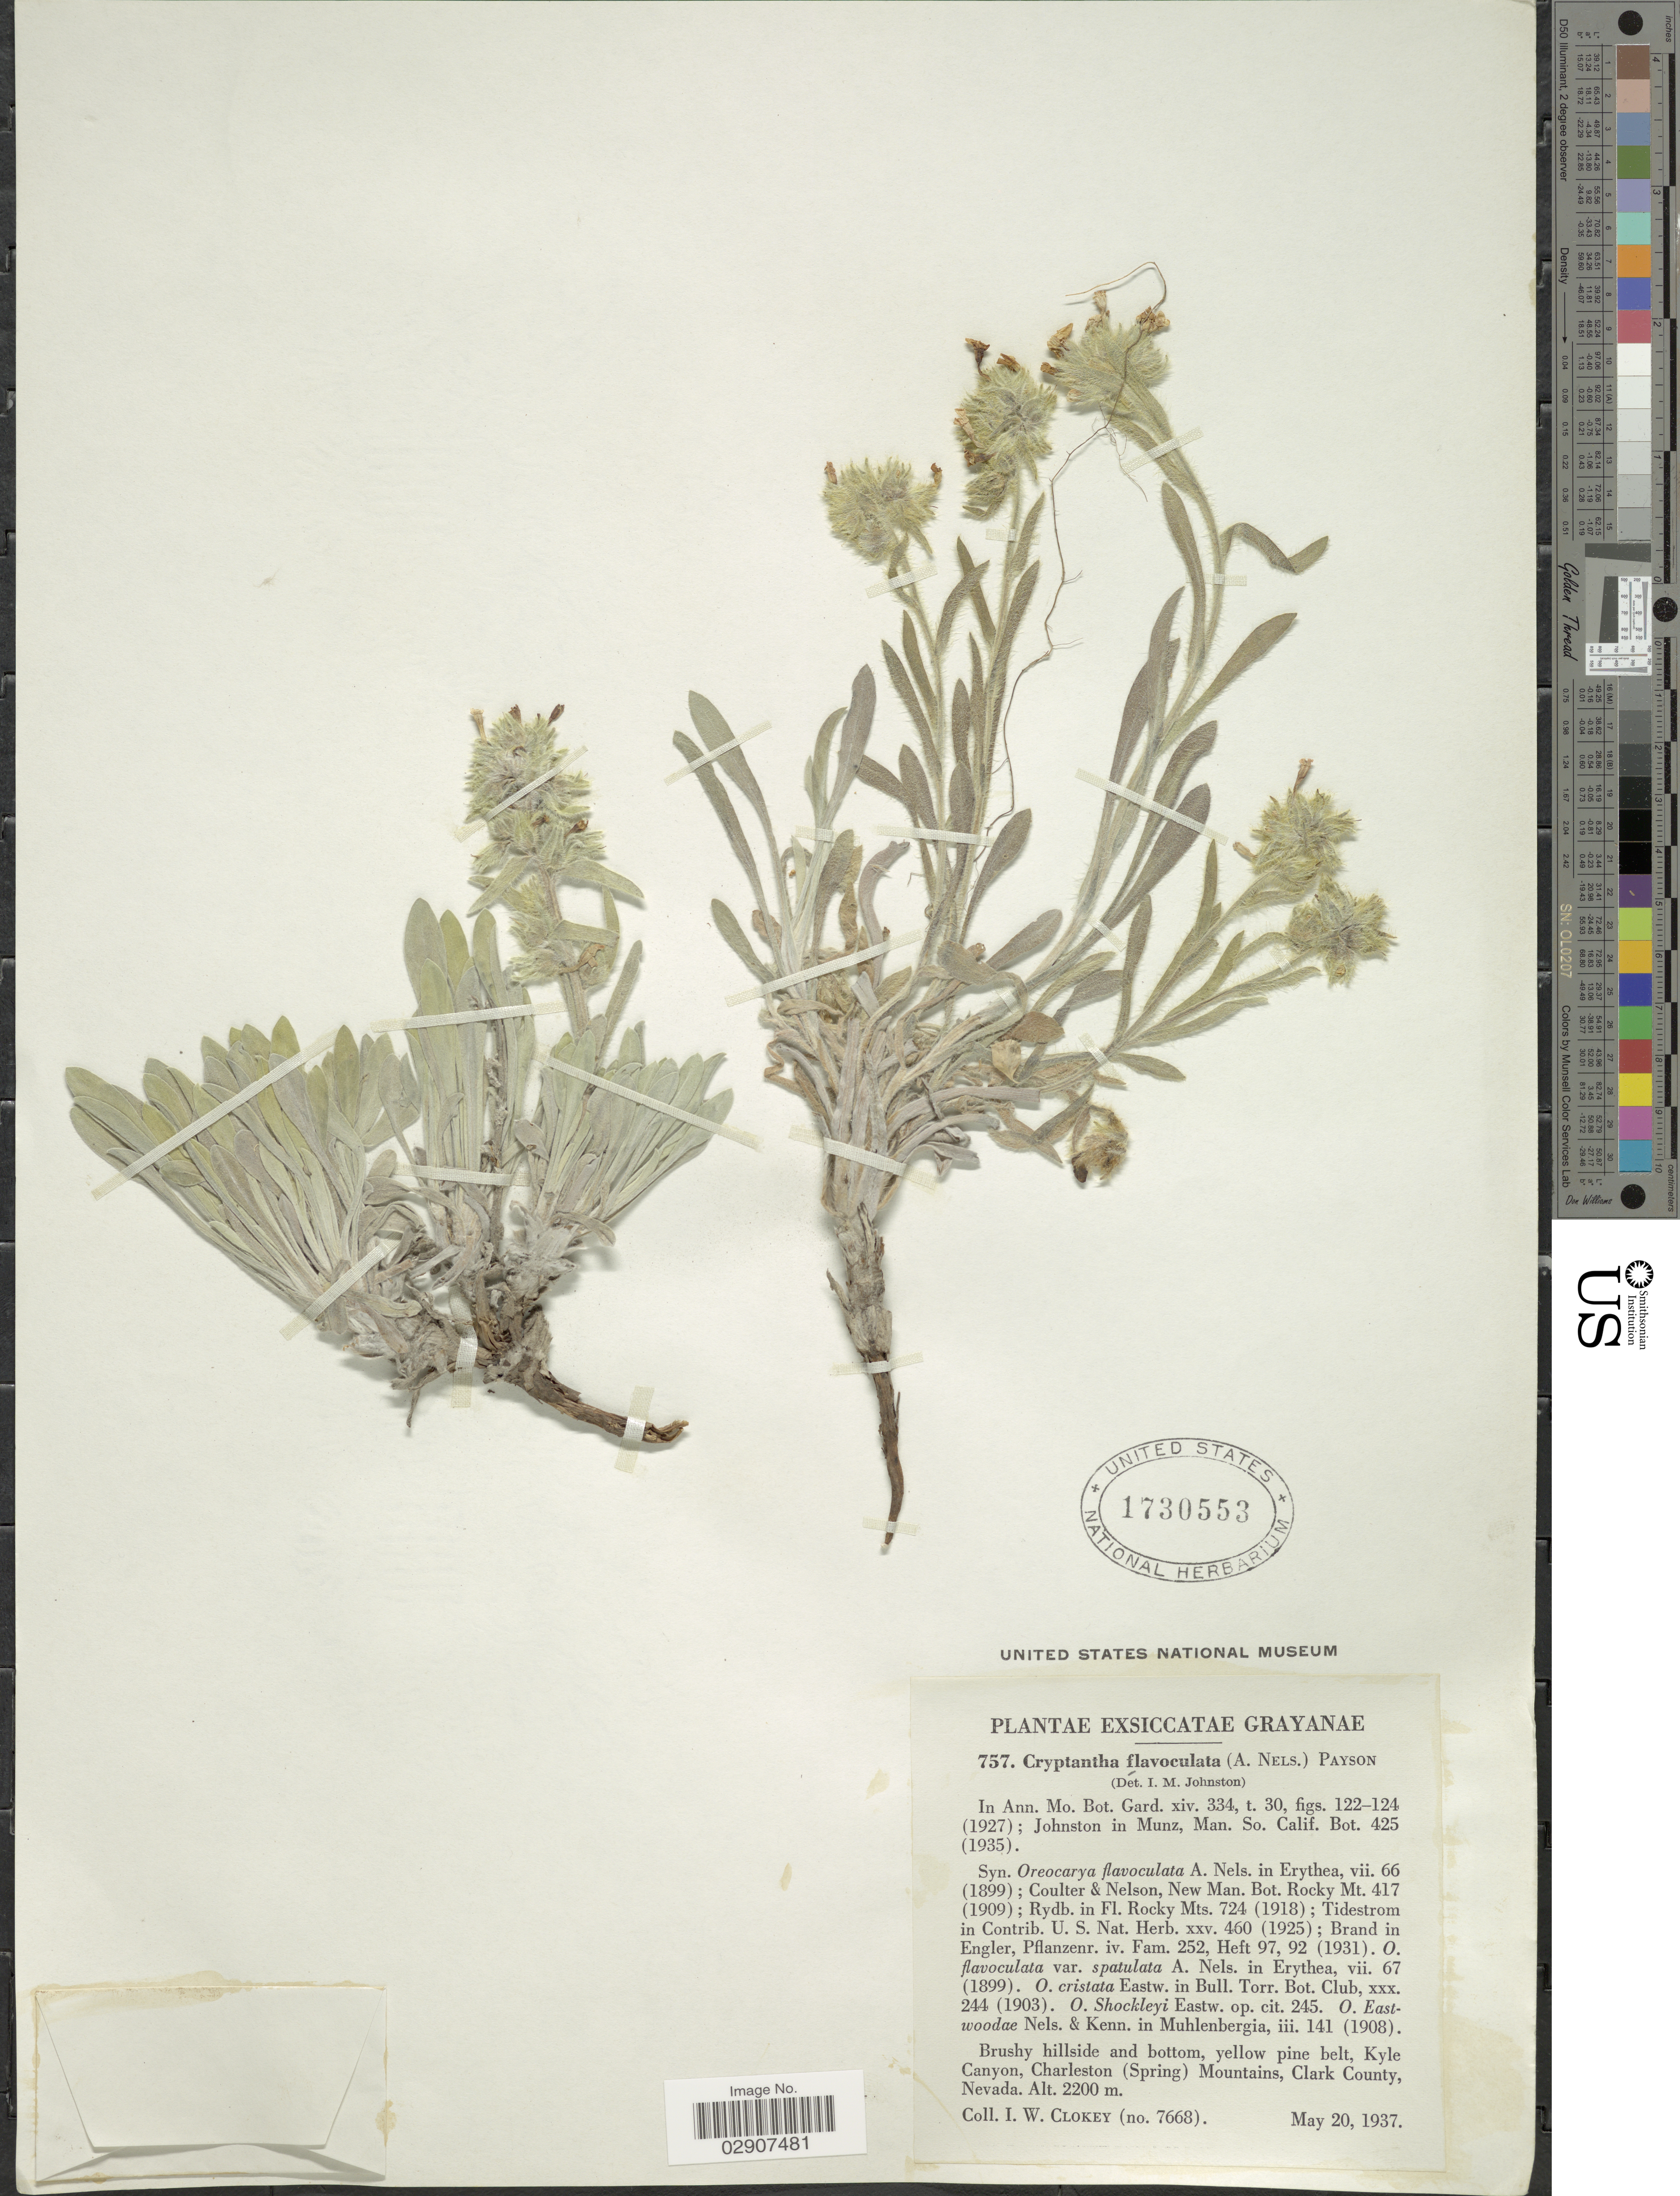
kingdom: Plantae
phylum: Tracheophyta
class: Magnoliopsida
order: Boraginales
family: Boraginaceae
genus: Cryptantha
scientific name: Cryptantha flavoculata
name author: (A. Nelson) Payson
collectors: I. W. Clokey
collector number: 7668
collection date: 1937-05-20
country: United States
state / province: Nevada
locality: Kyle Canyon, Charleston (Spring) Mountains, Clark County, Nevada.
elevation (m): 2200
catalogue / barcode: US 1730553